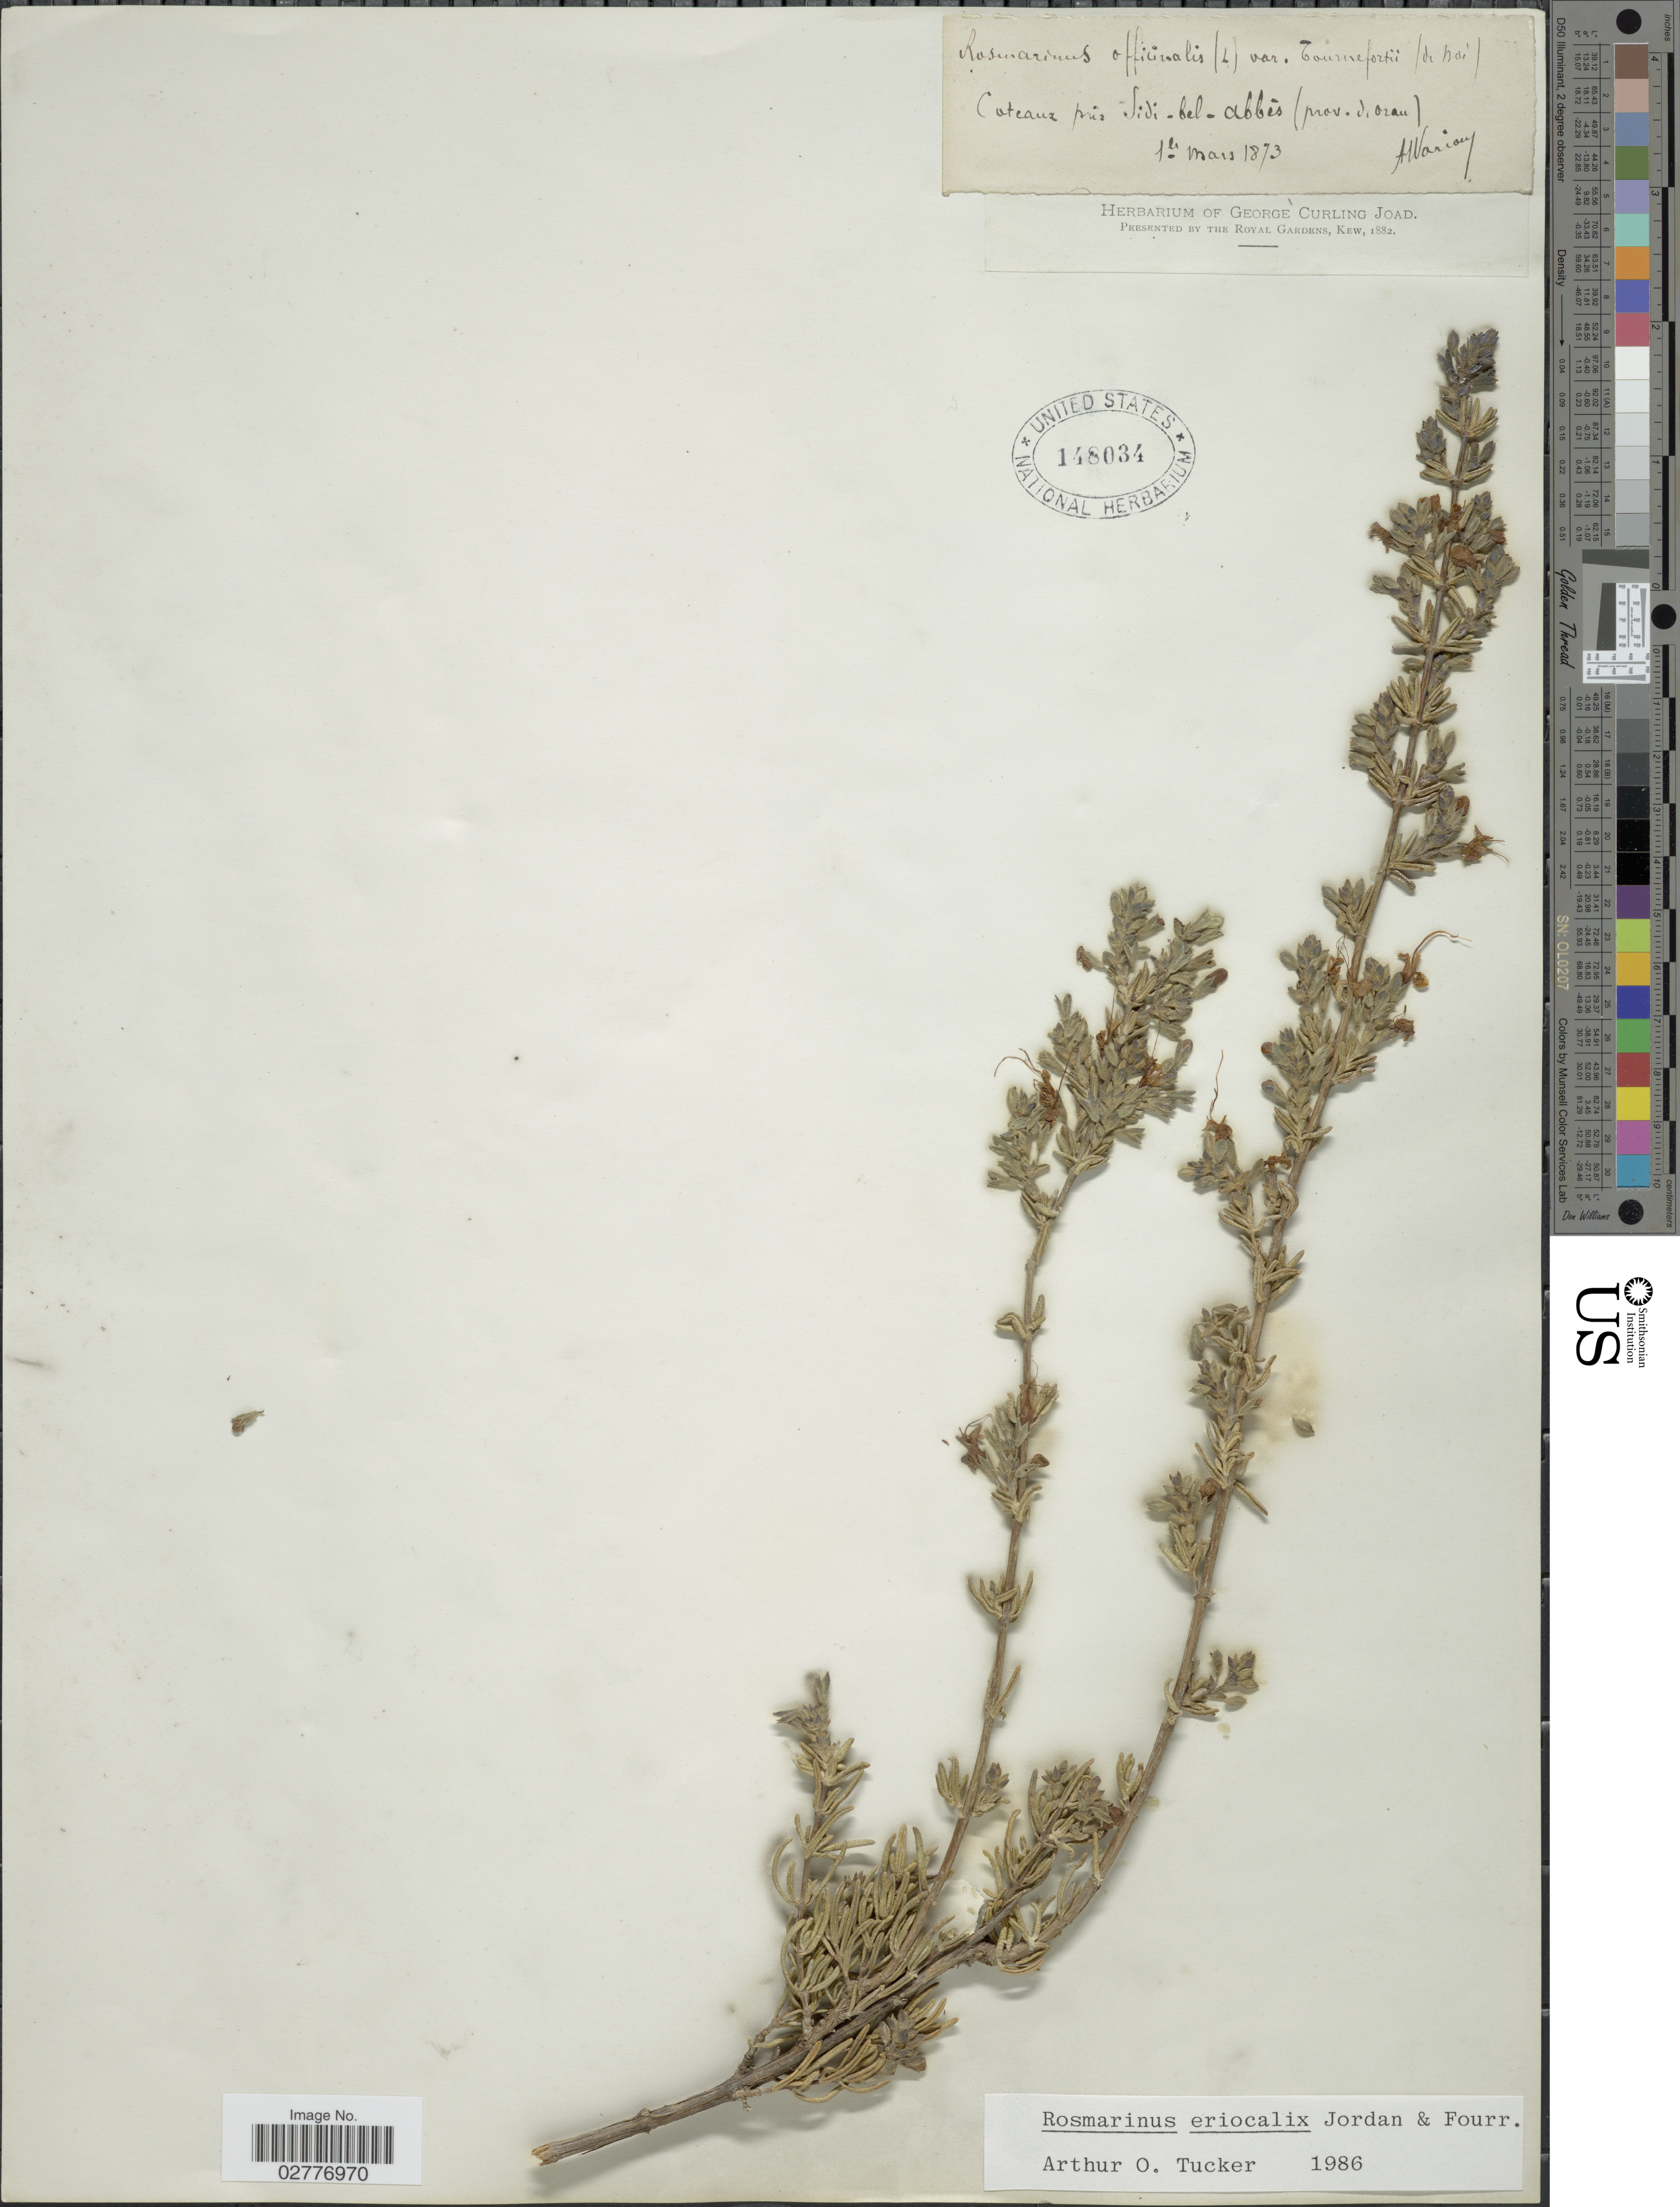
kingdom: Plantae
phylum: Tracheophyta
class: Magnoliopsida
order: Lamiales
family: Lamiaceae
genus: Rosmarinus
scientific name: Rosmarinus eriocalyx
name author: Jord. & Fourr.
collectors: A. Warion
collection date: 1873-03-01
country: Algeria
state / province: Oran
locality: Coteaux prés Sidi-bel-abbés (prov d'Oran)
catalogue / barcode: US 148034